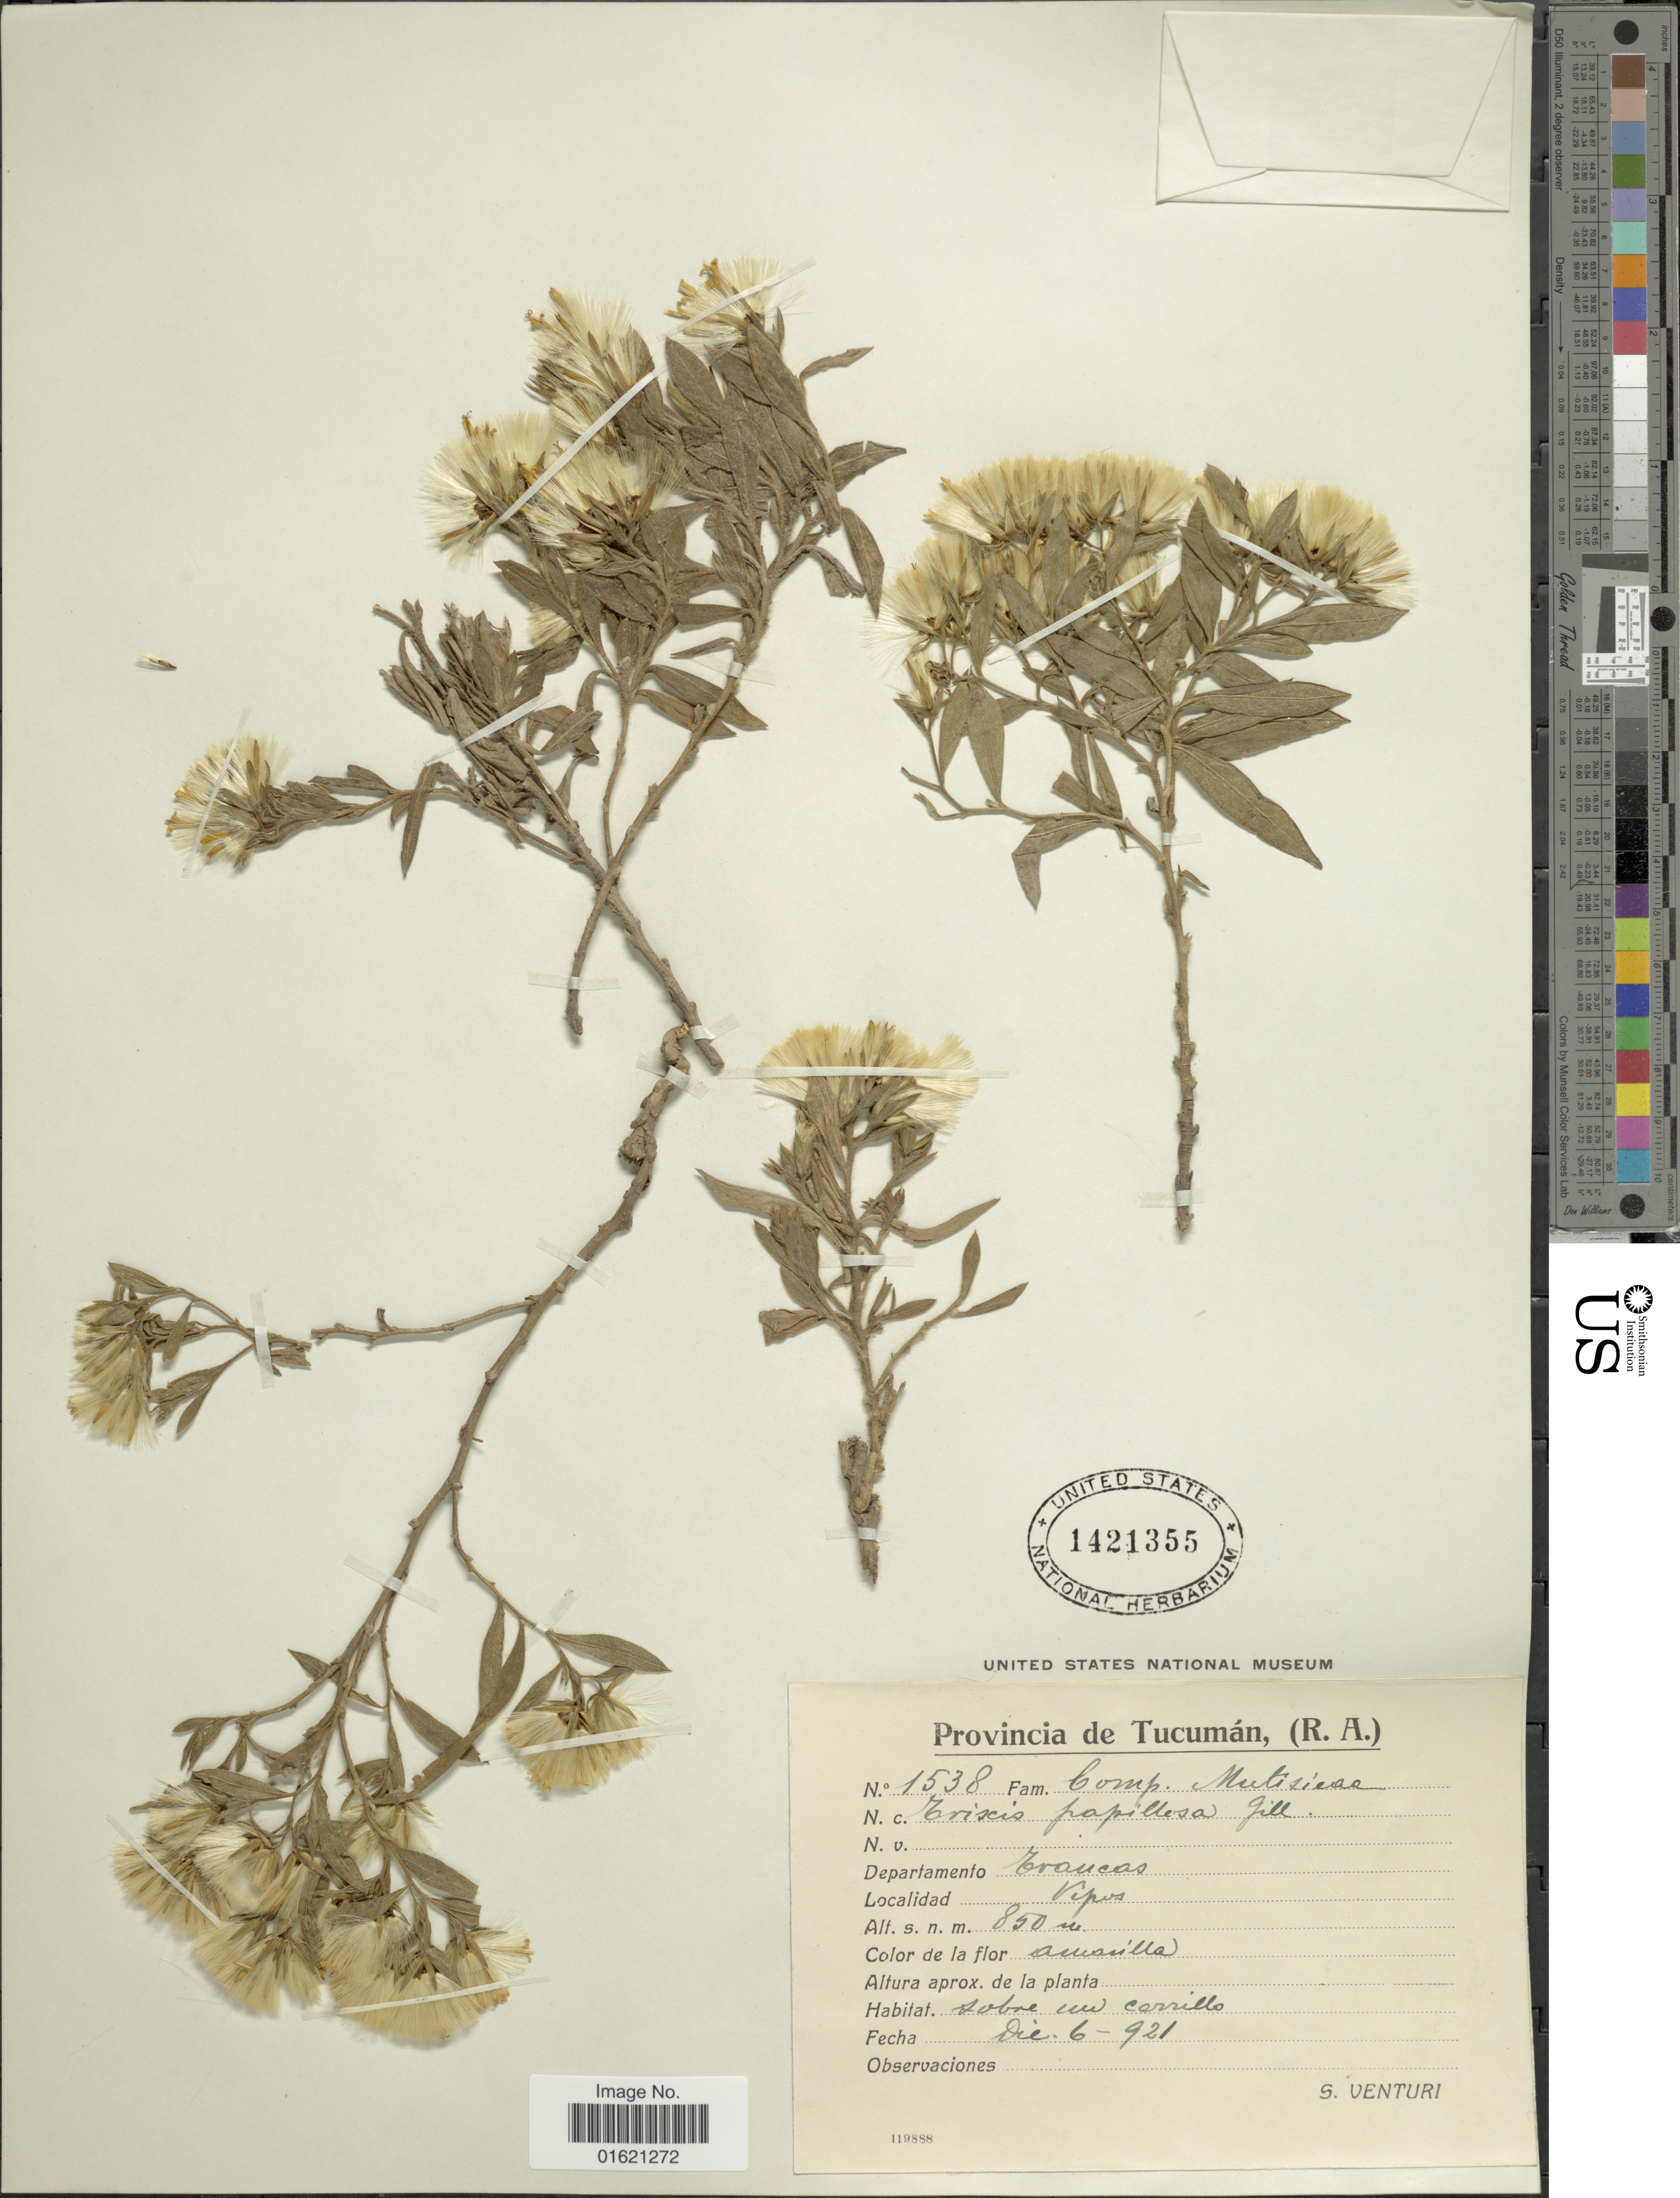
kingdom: Plantae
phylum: Tracheophyta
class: Magnoliopsida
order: Asterales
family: Asteraceae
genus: Trixis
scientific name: Trixis cacalioides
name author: (Kunth) D. Don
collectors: S. Venturi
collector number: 1538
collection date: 1921-12-06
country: Argentina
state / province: Tucuman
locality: Tucuman, R. A. Departamento Craucas, Vepos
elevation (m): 850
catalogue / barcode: US 1421355